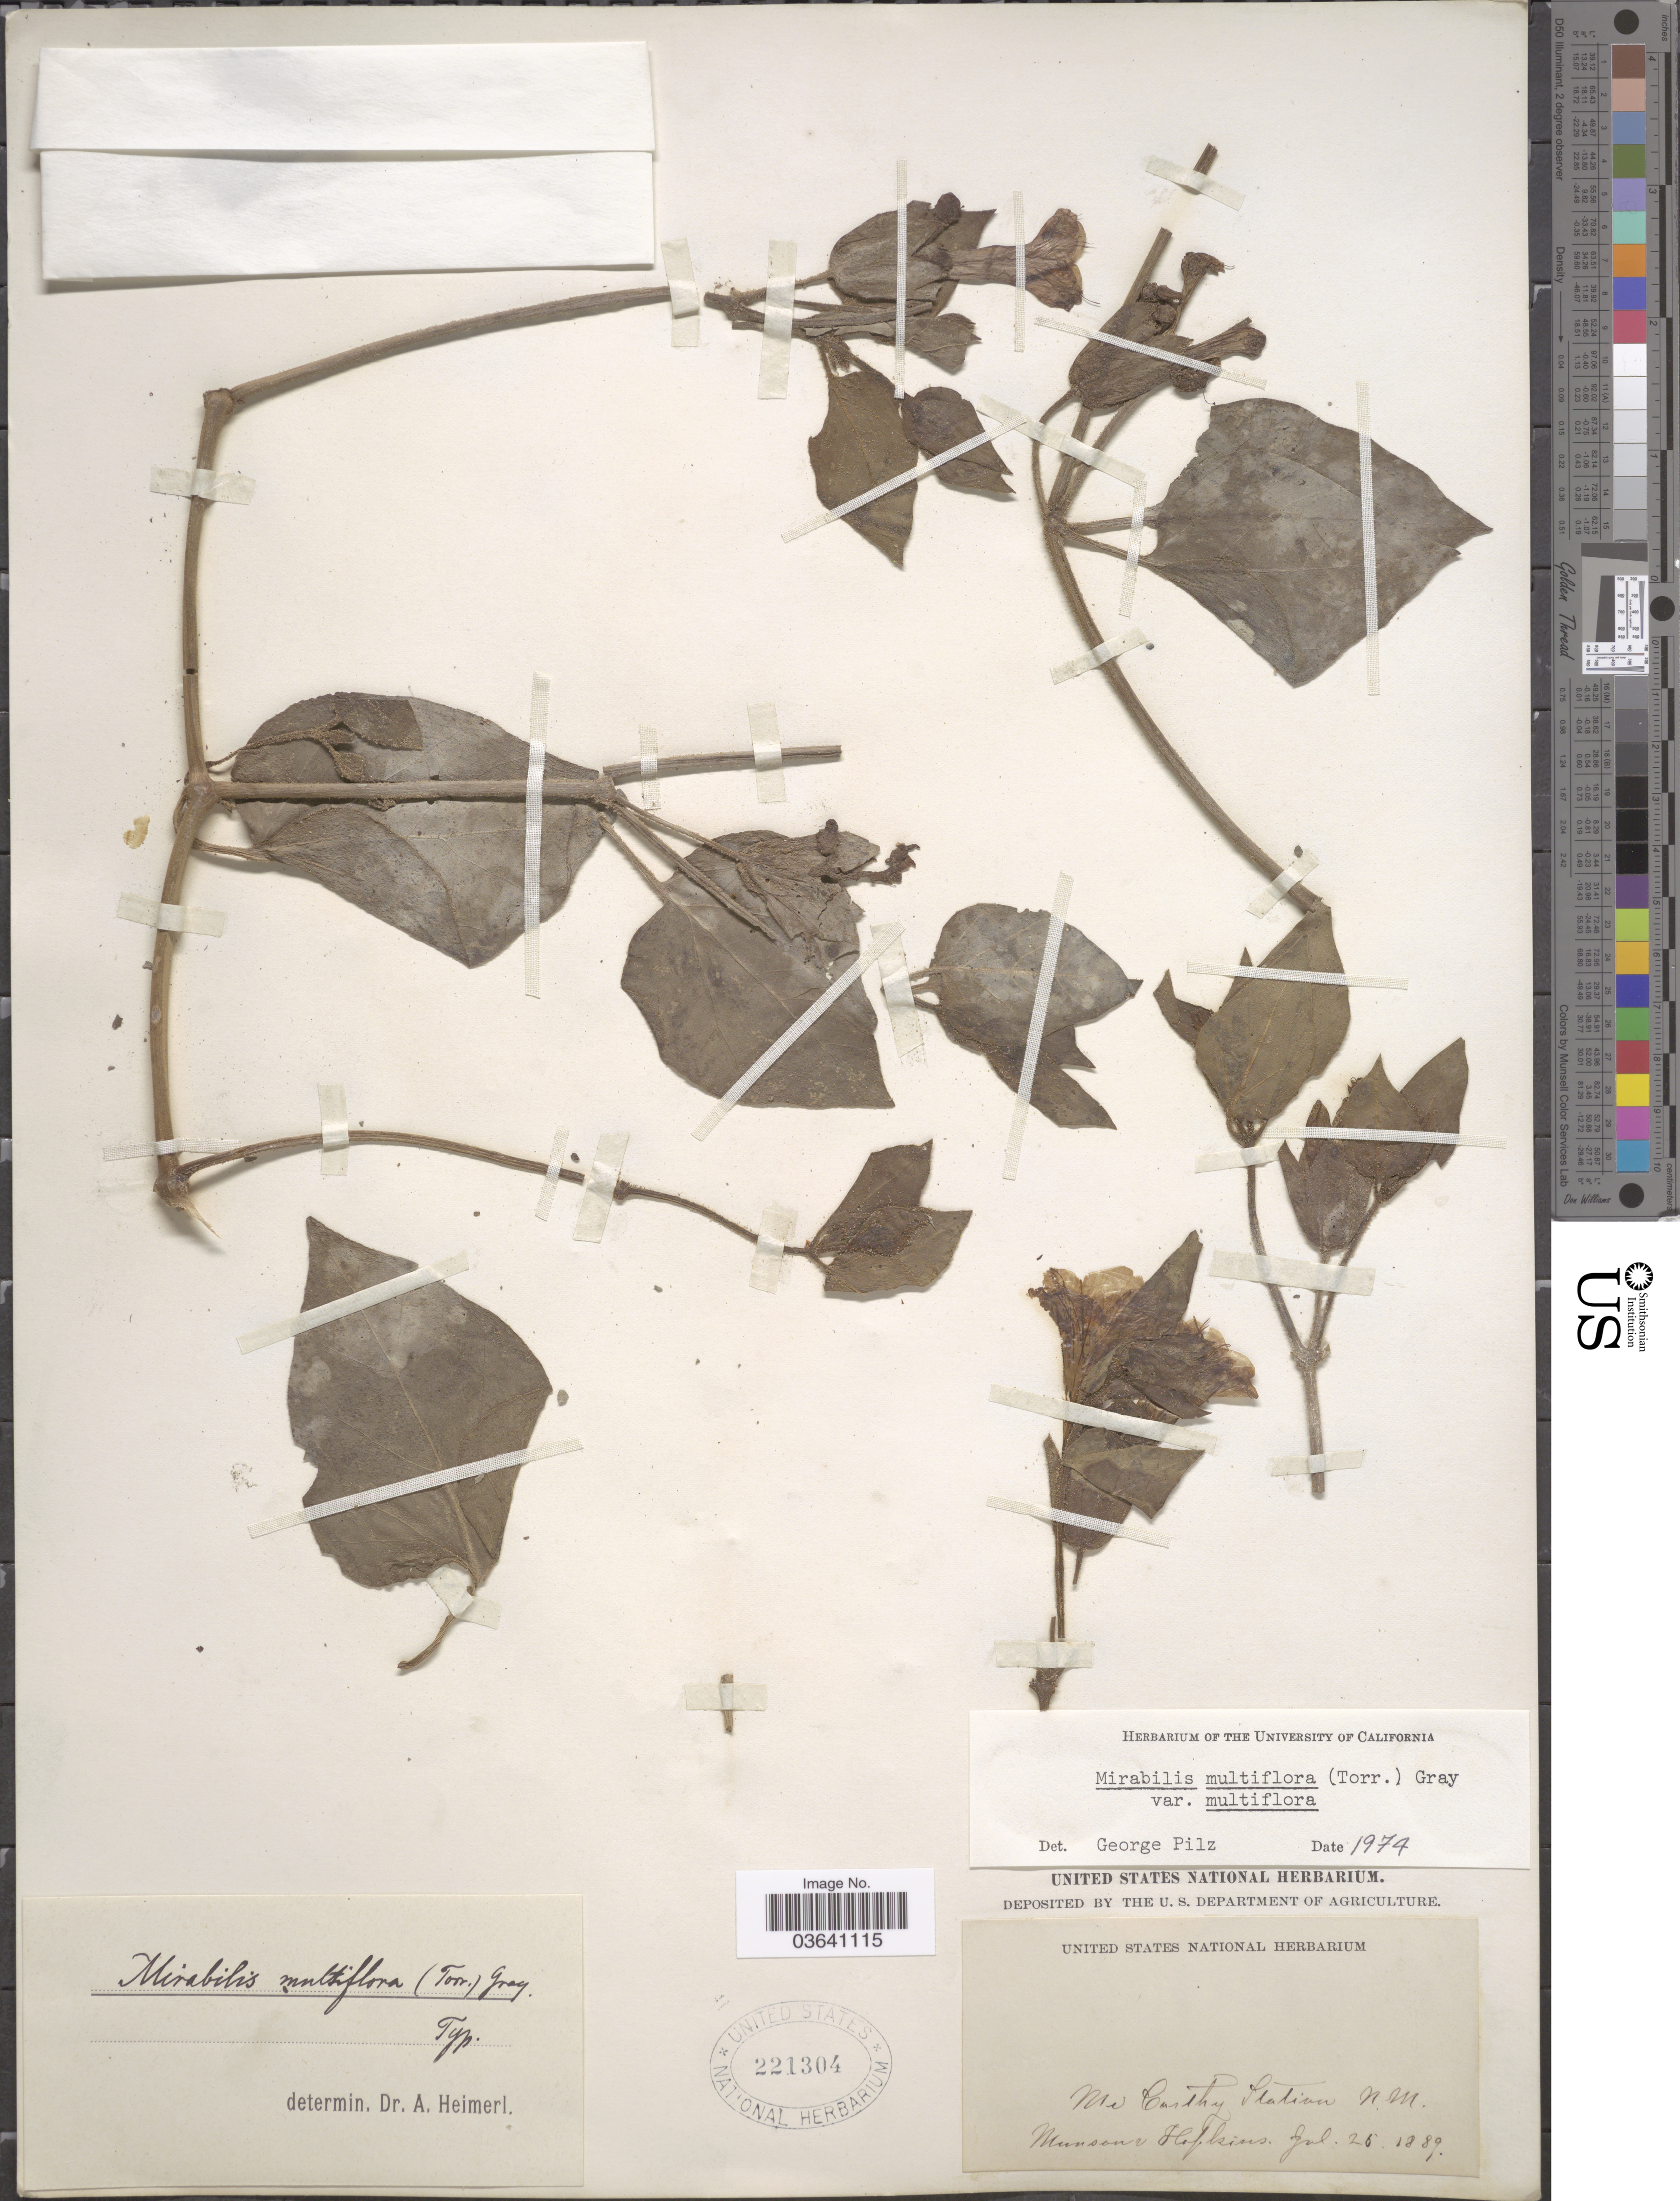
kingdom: Plantae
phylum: Tracheophyta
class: Magnoliopsida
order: Caryophyllales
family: Nyctaginaceae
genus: Mirabilis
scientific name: Mirabilis multiflora var. multiflora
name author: (Torr.) A. Gray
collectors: -. Munson & -- Hopkins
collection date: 1889-07-25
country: United States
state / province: New Mexico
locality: Mc Carthy Station.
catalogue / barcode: US 221304